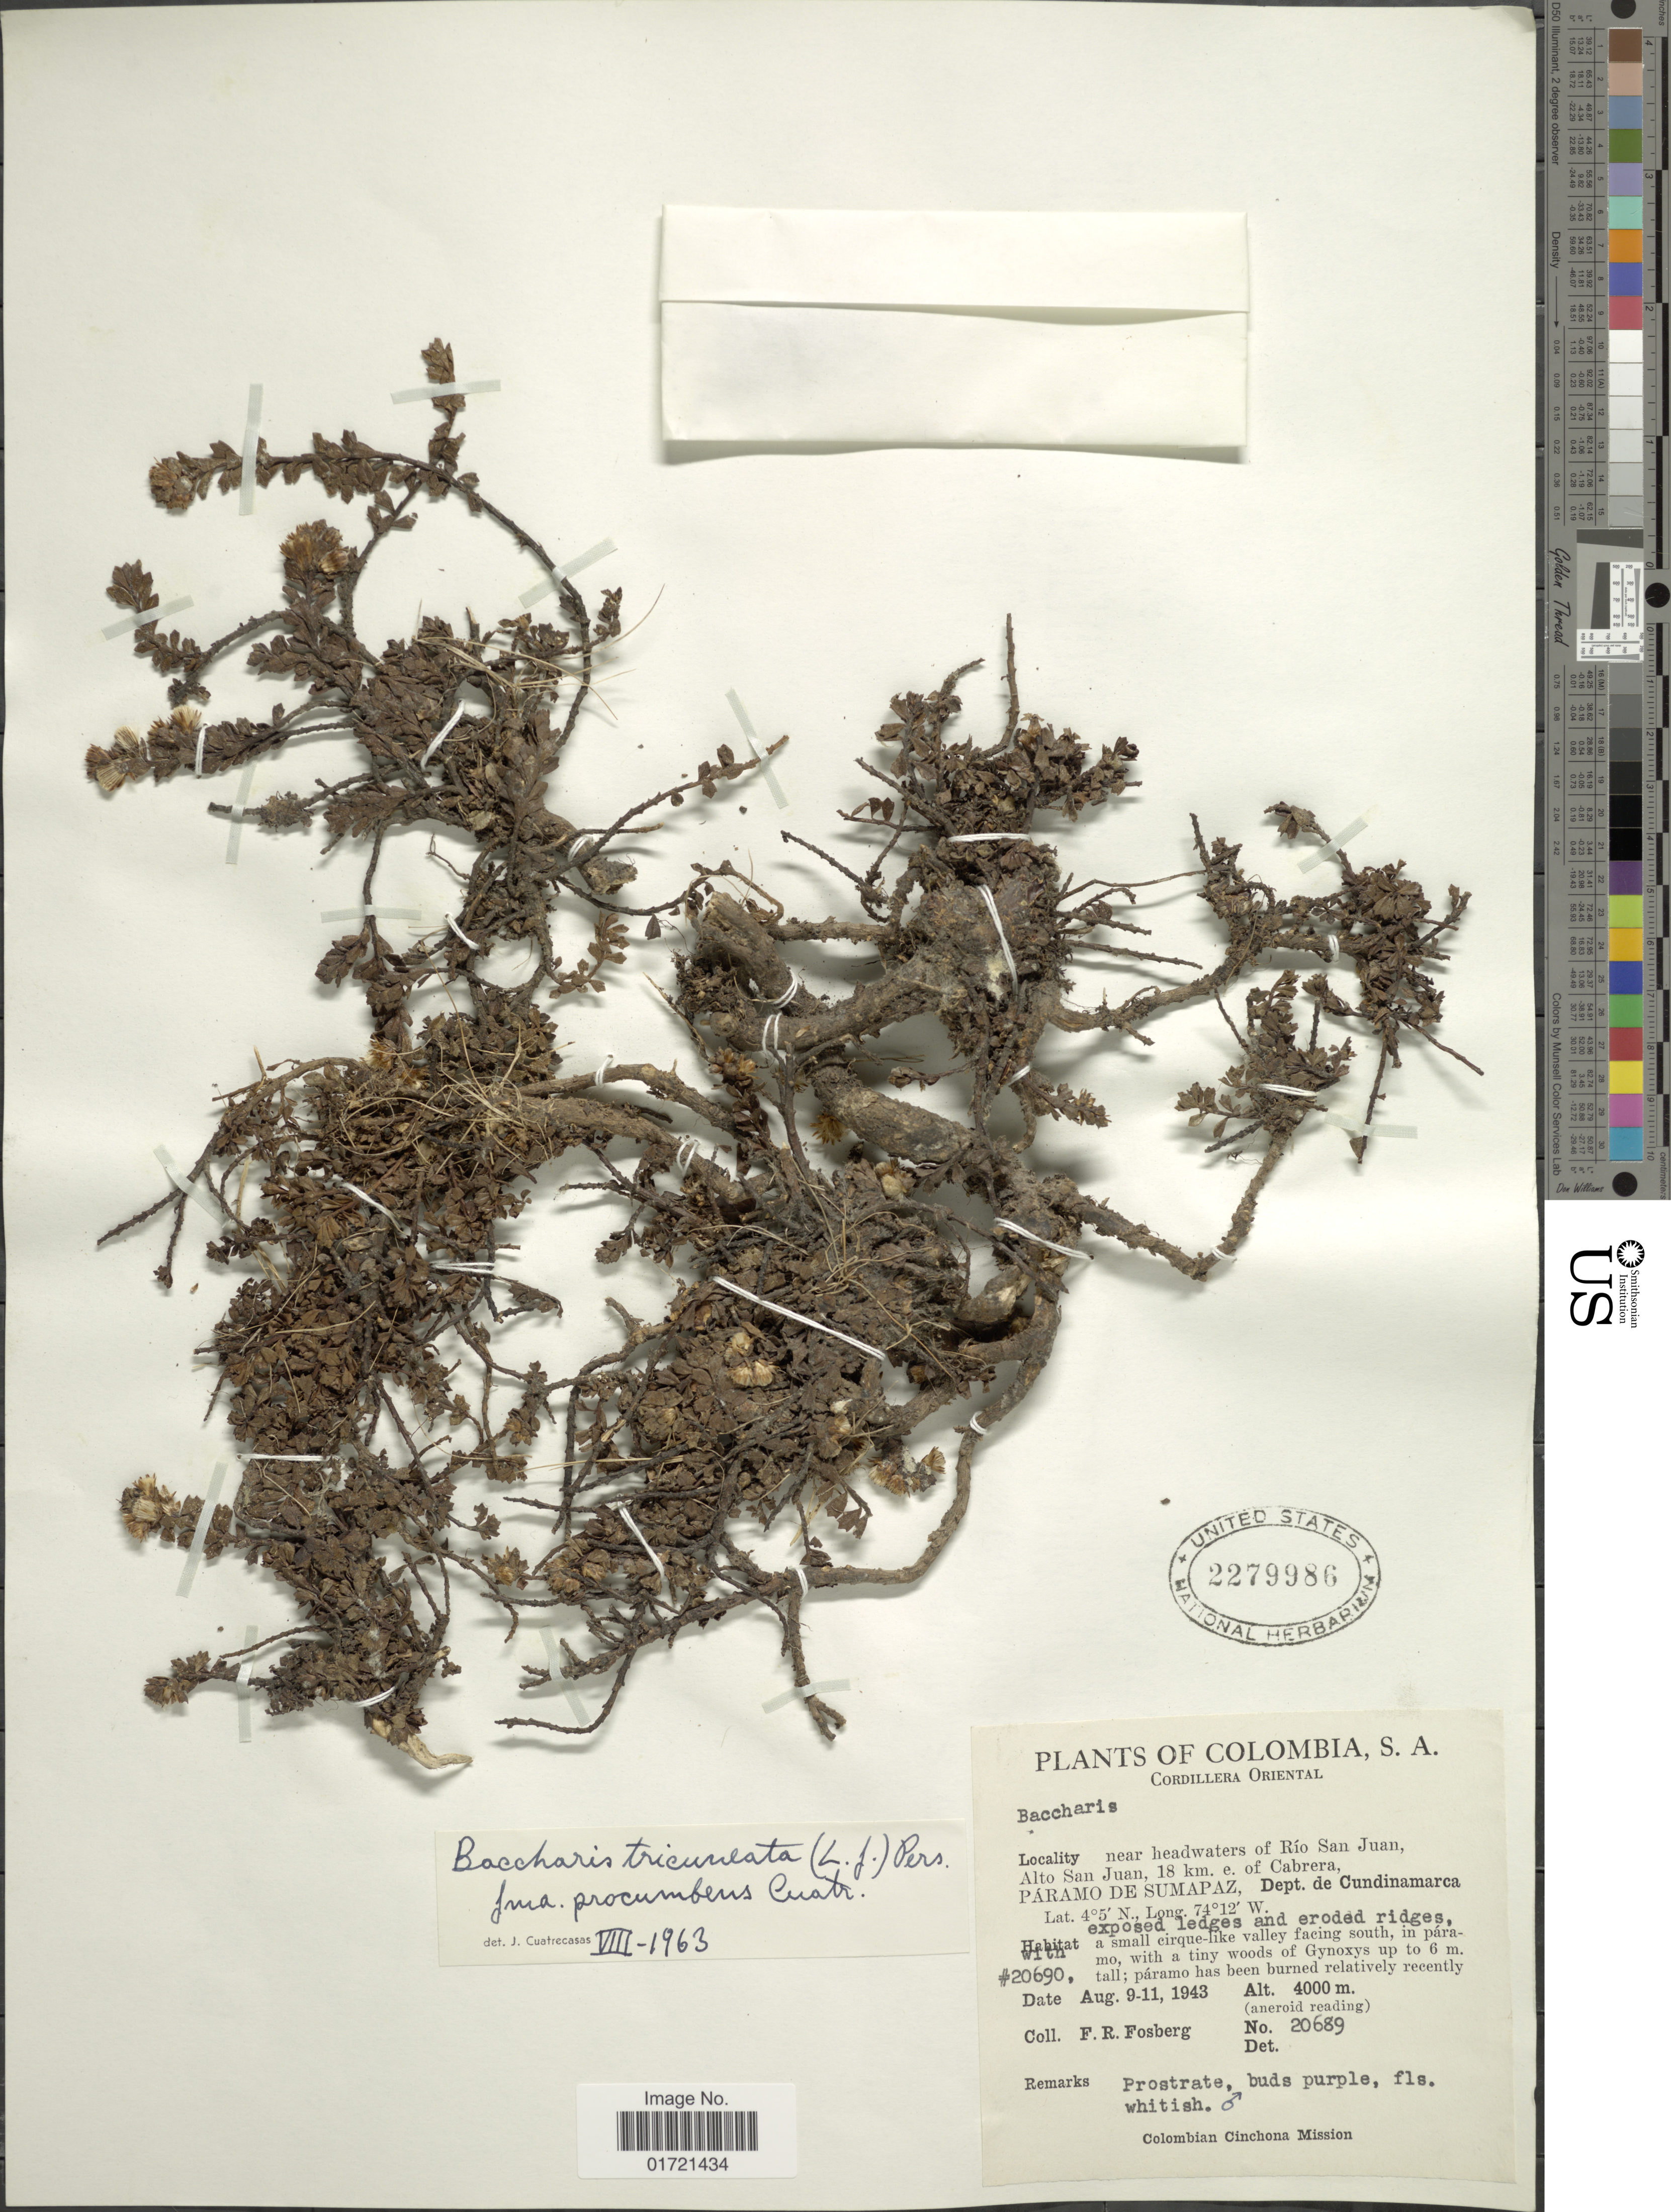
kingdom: Plantae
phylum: Tracheophyta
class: Magnoliopsida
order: Asterales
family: Asteraceae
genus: Baccharis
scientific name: Baccharis tricuneata f. procumbens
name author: Cuatrec.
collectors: F. R. Fosberg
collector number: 20689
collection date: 1943-08-09/1943-08-11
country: Colombia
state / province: Cundinamarca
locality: Near headwaters of Rio San Juan, Alto San Juan, 18 km. e. of Cabrera, Paramo de Sumapaz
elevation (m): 4000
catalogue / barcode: US 2279986